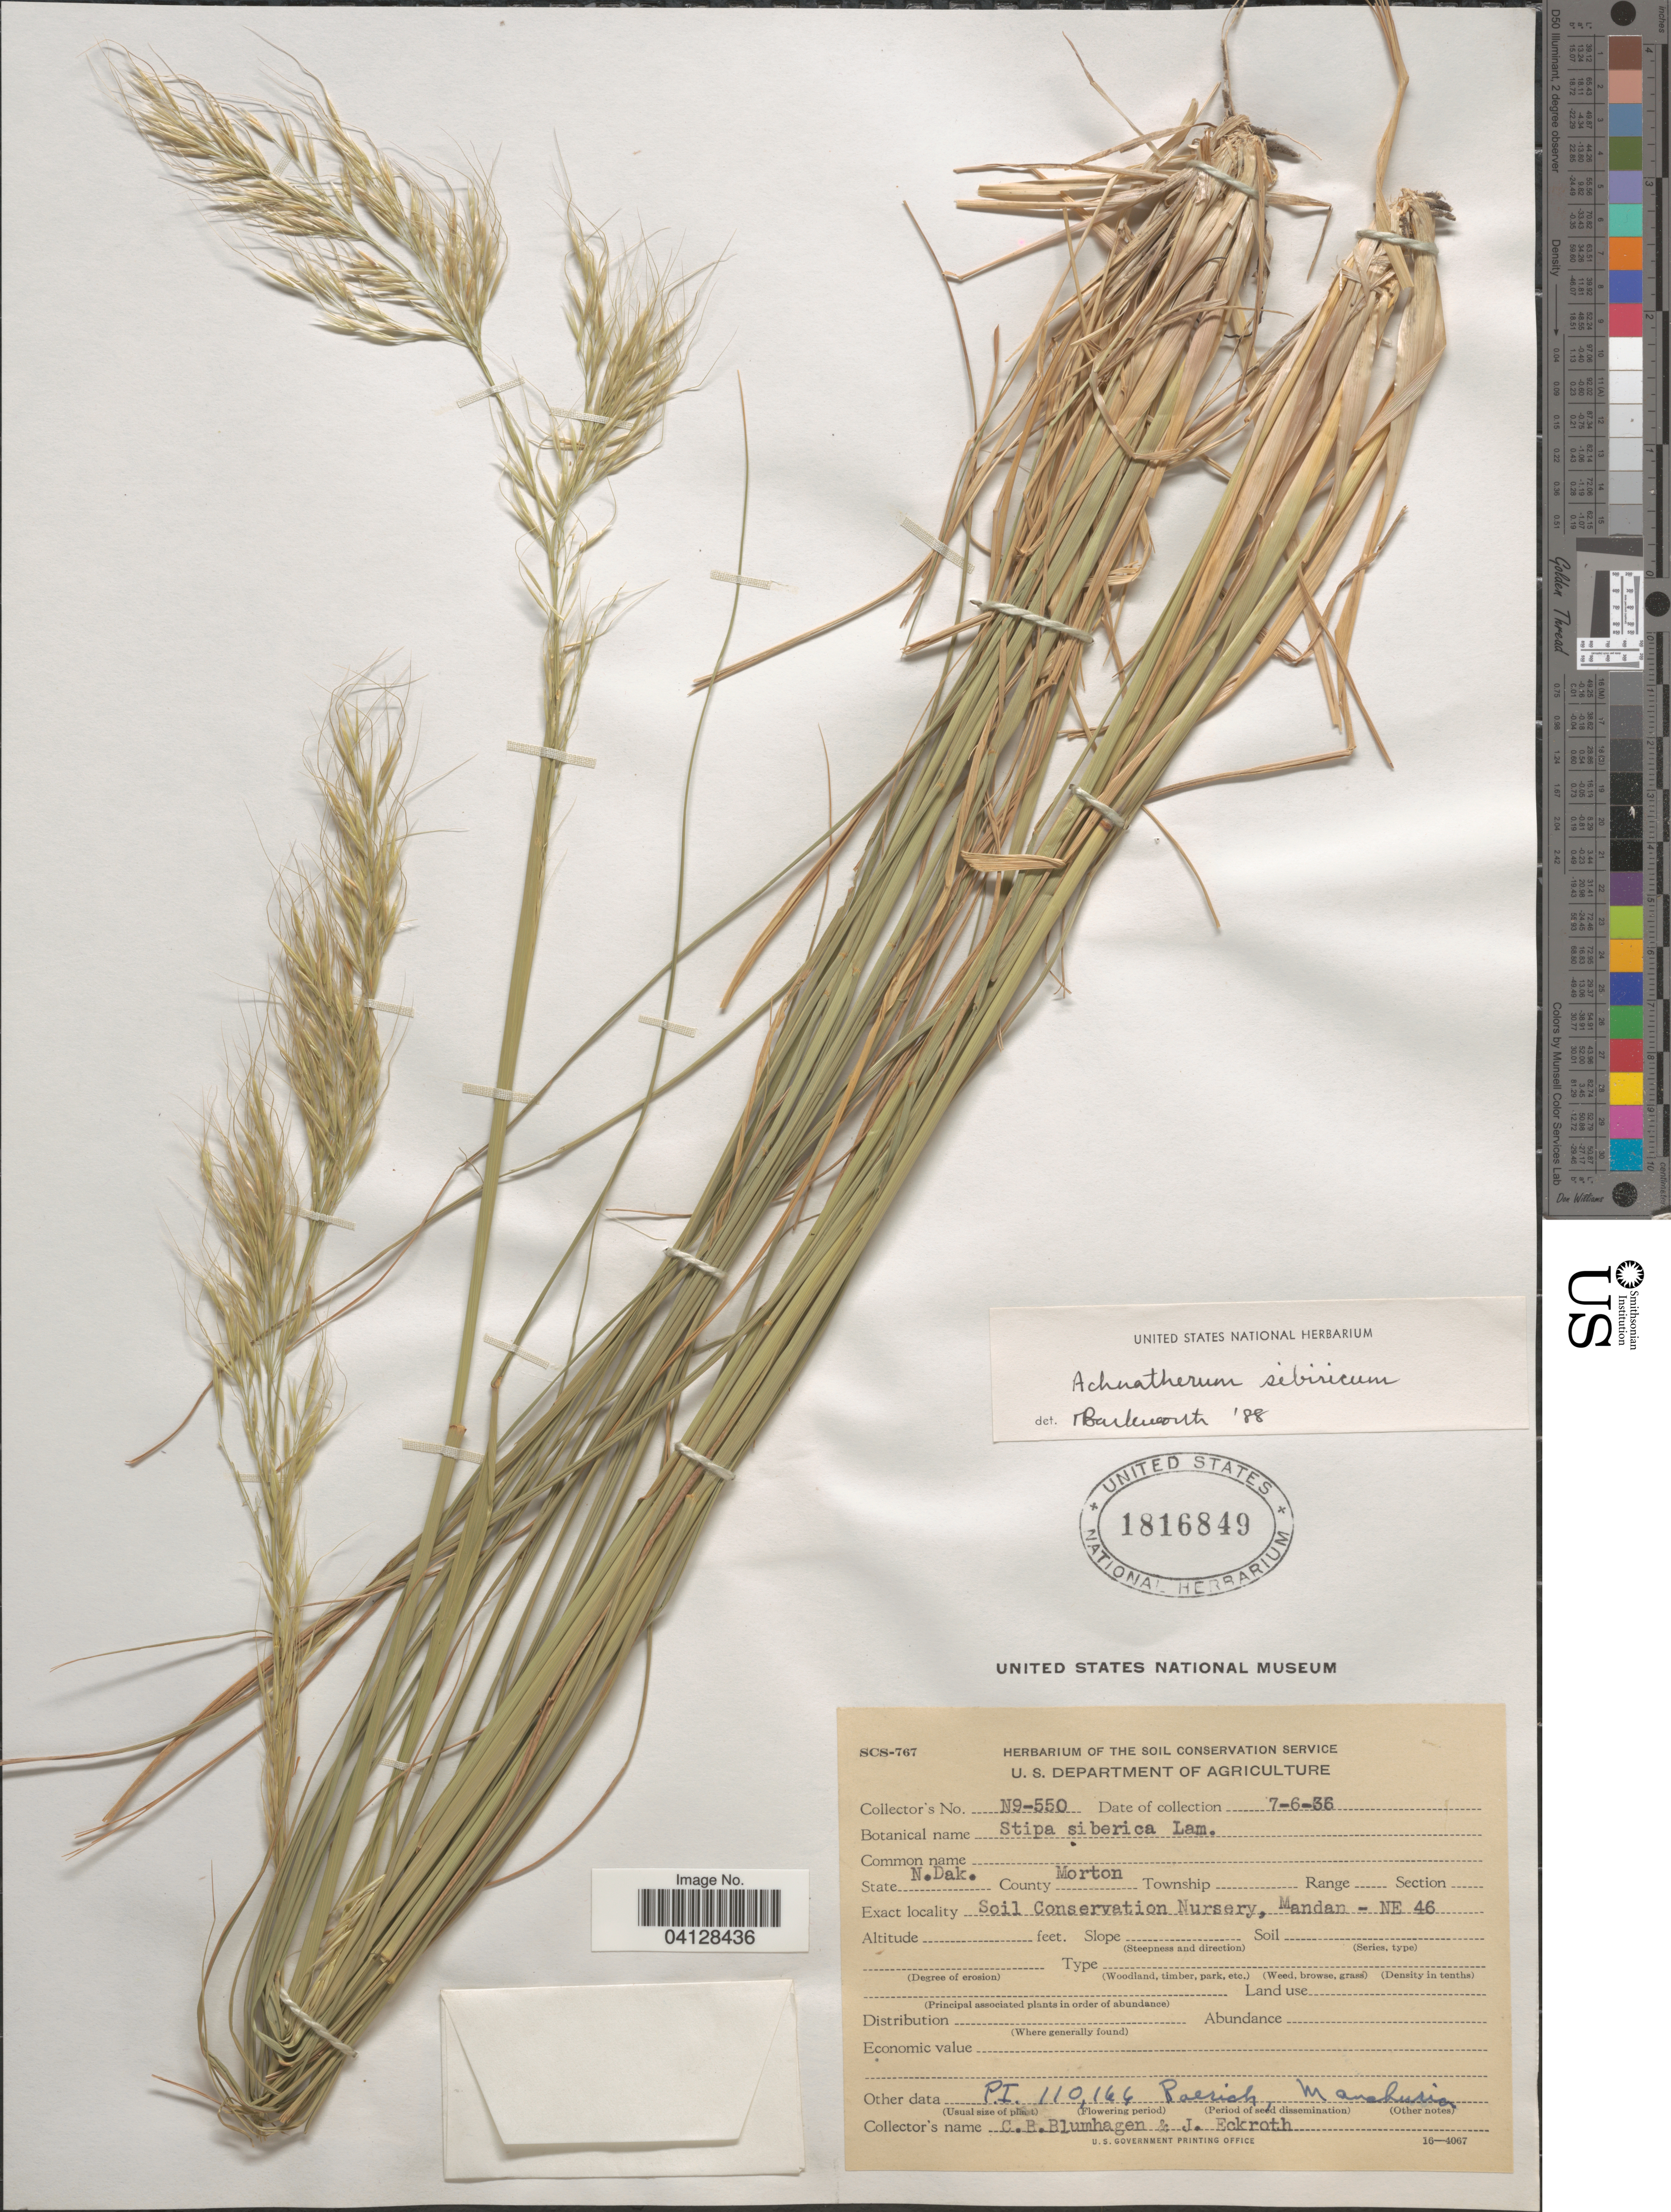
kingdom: Plantae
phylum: Tracheophyta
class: Liliopsida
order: Poales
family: Poaceae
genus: Achnatherum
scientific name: Achnatherum sibiricum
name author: (L.) Keng ex Tzvelev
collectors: C. Blumhagen & J. Eckroth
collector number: N9-550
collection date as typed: Transcribed d/m/y: 6/7/36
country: United States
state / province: North Dakota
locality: County Morton. Soil Conservation Nursery, Mandan - NE 46.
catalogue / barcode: US 1816849